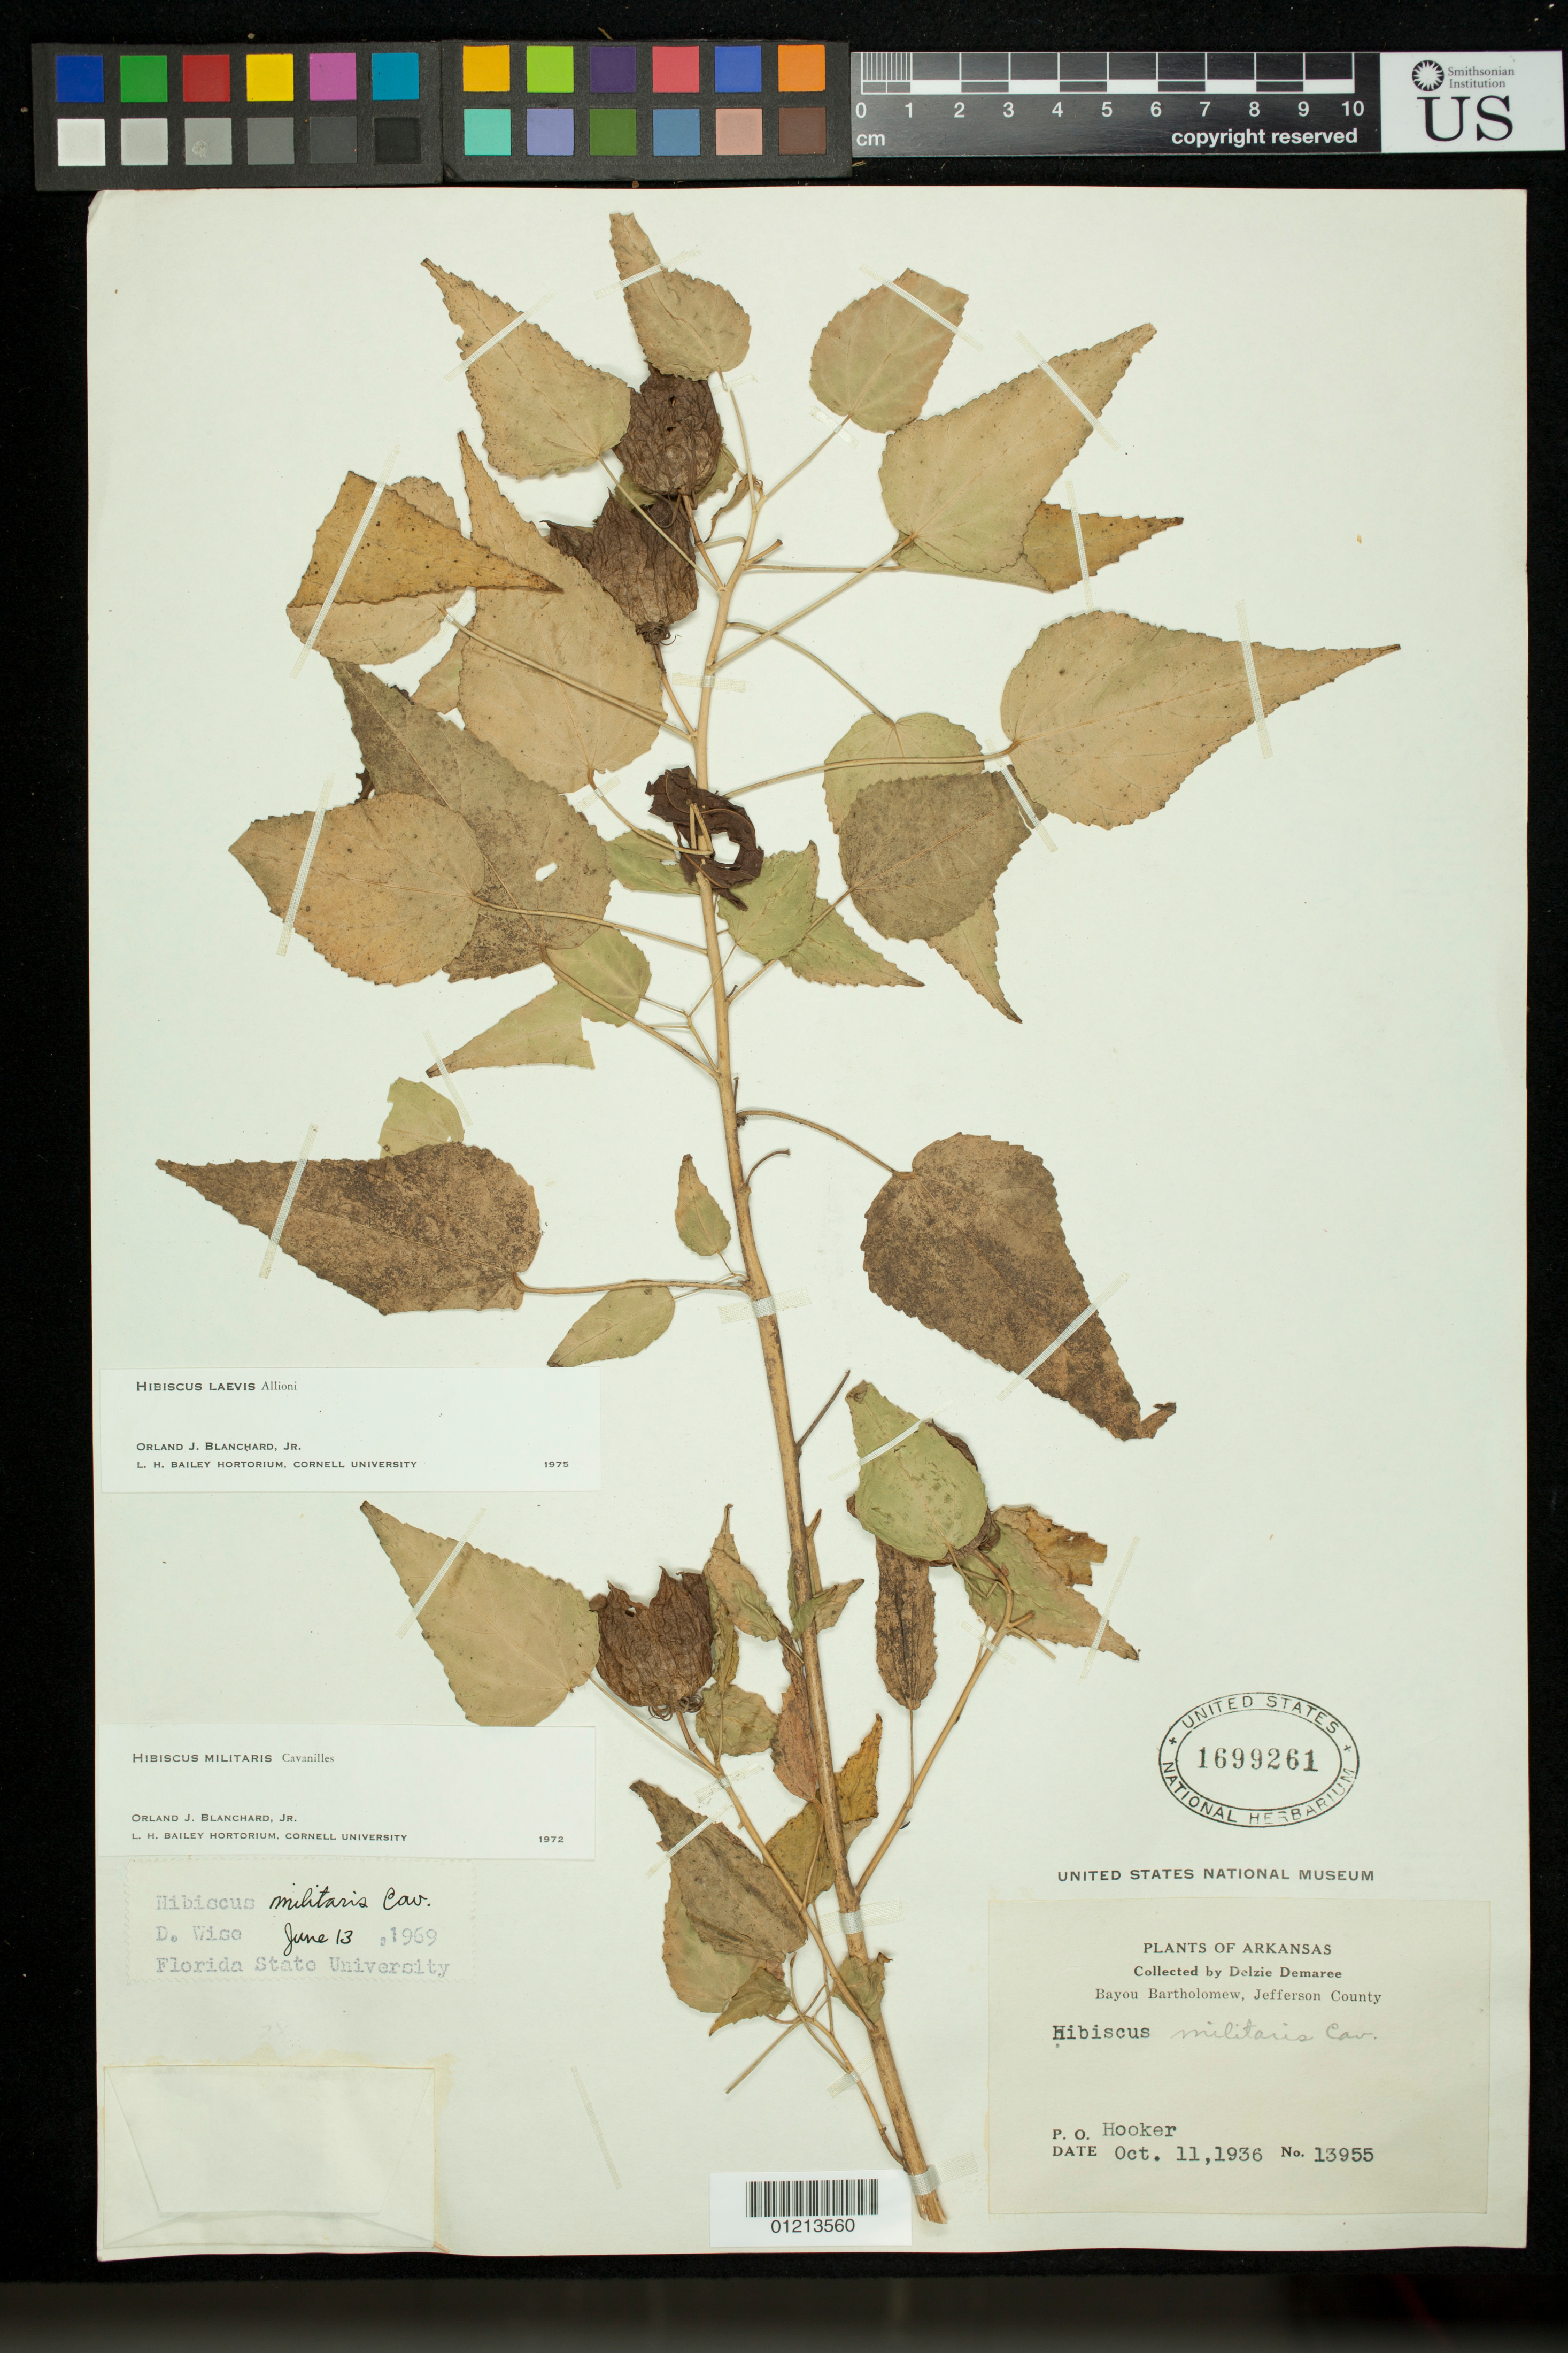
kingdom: Plantae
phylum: Tracheophyta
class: Magnoliopsida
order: Malvales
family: Malvaceae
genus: Hibiscus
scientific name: Hibiscus laevis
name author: All.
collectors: D. Demaree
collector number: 13955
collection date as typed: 10 Nov 1936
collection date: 1936-11-10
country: United States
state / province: Arkansas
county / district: Jefferson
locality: Bayou Bartholomew, Jefferson County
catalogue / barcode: US 1699261